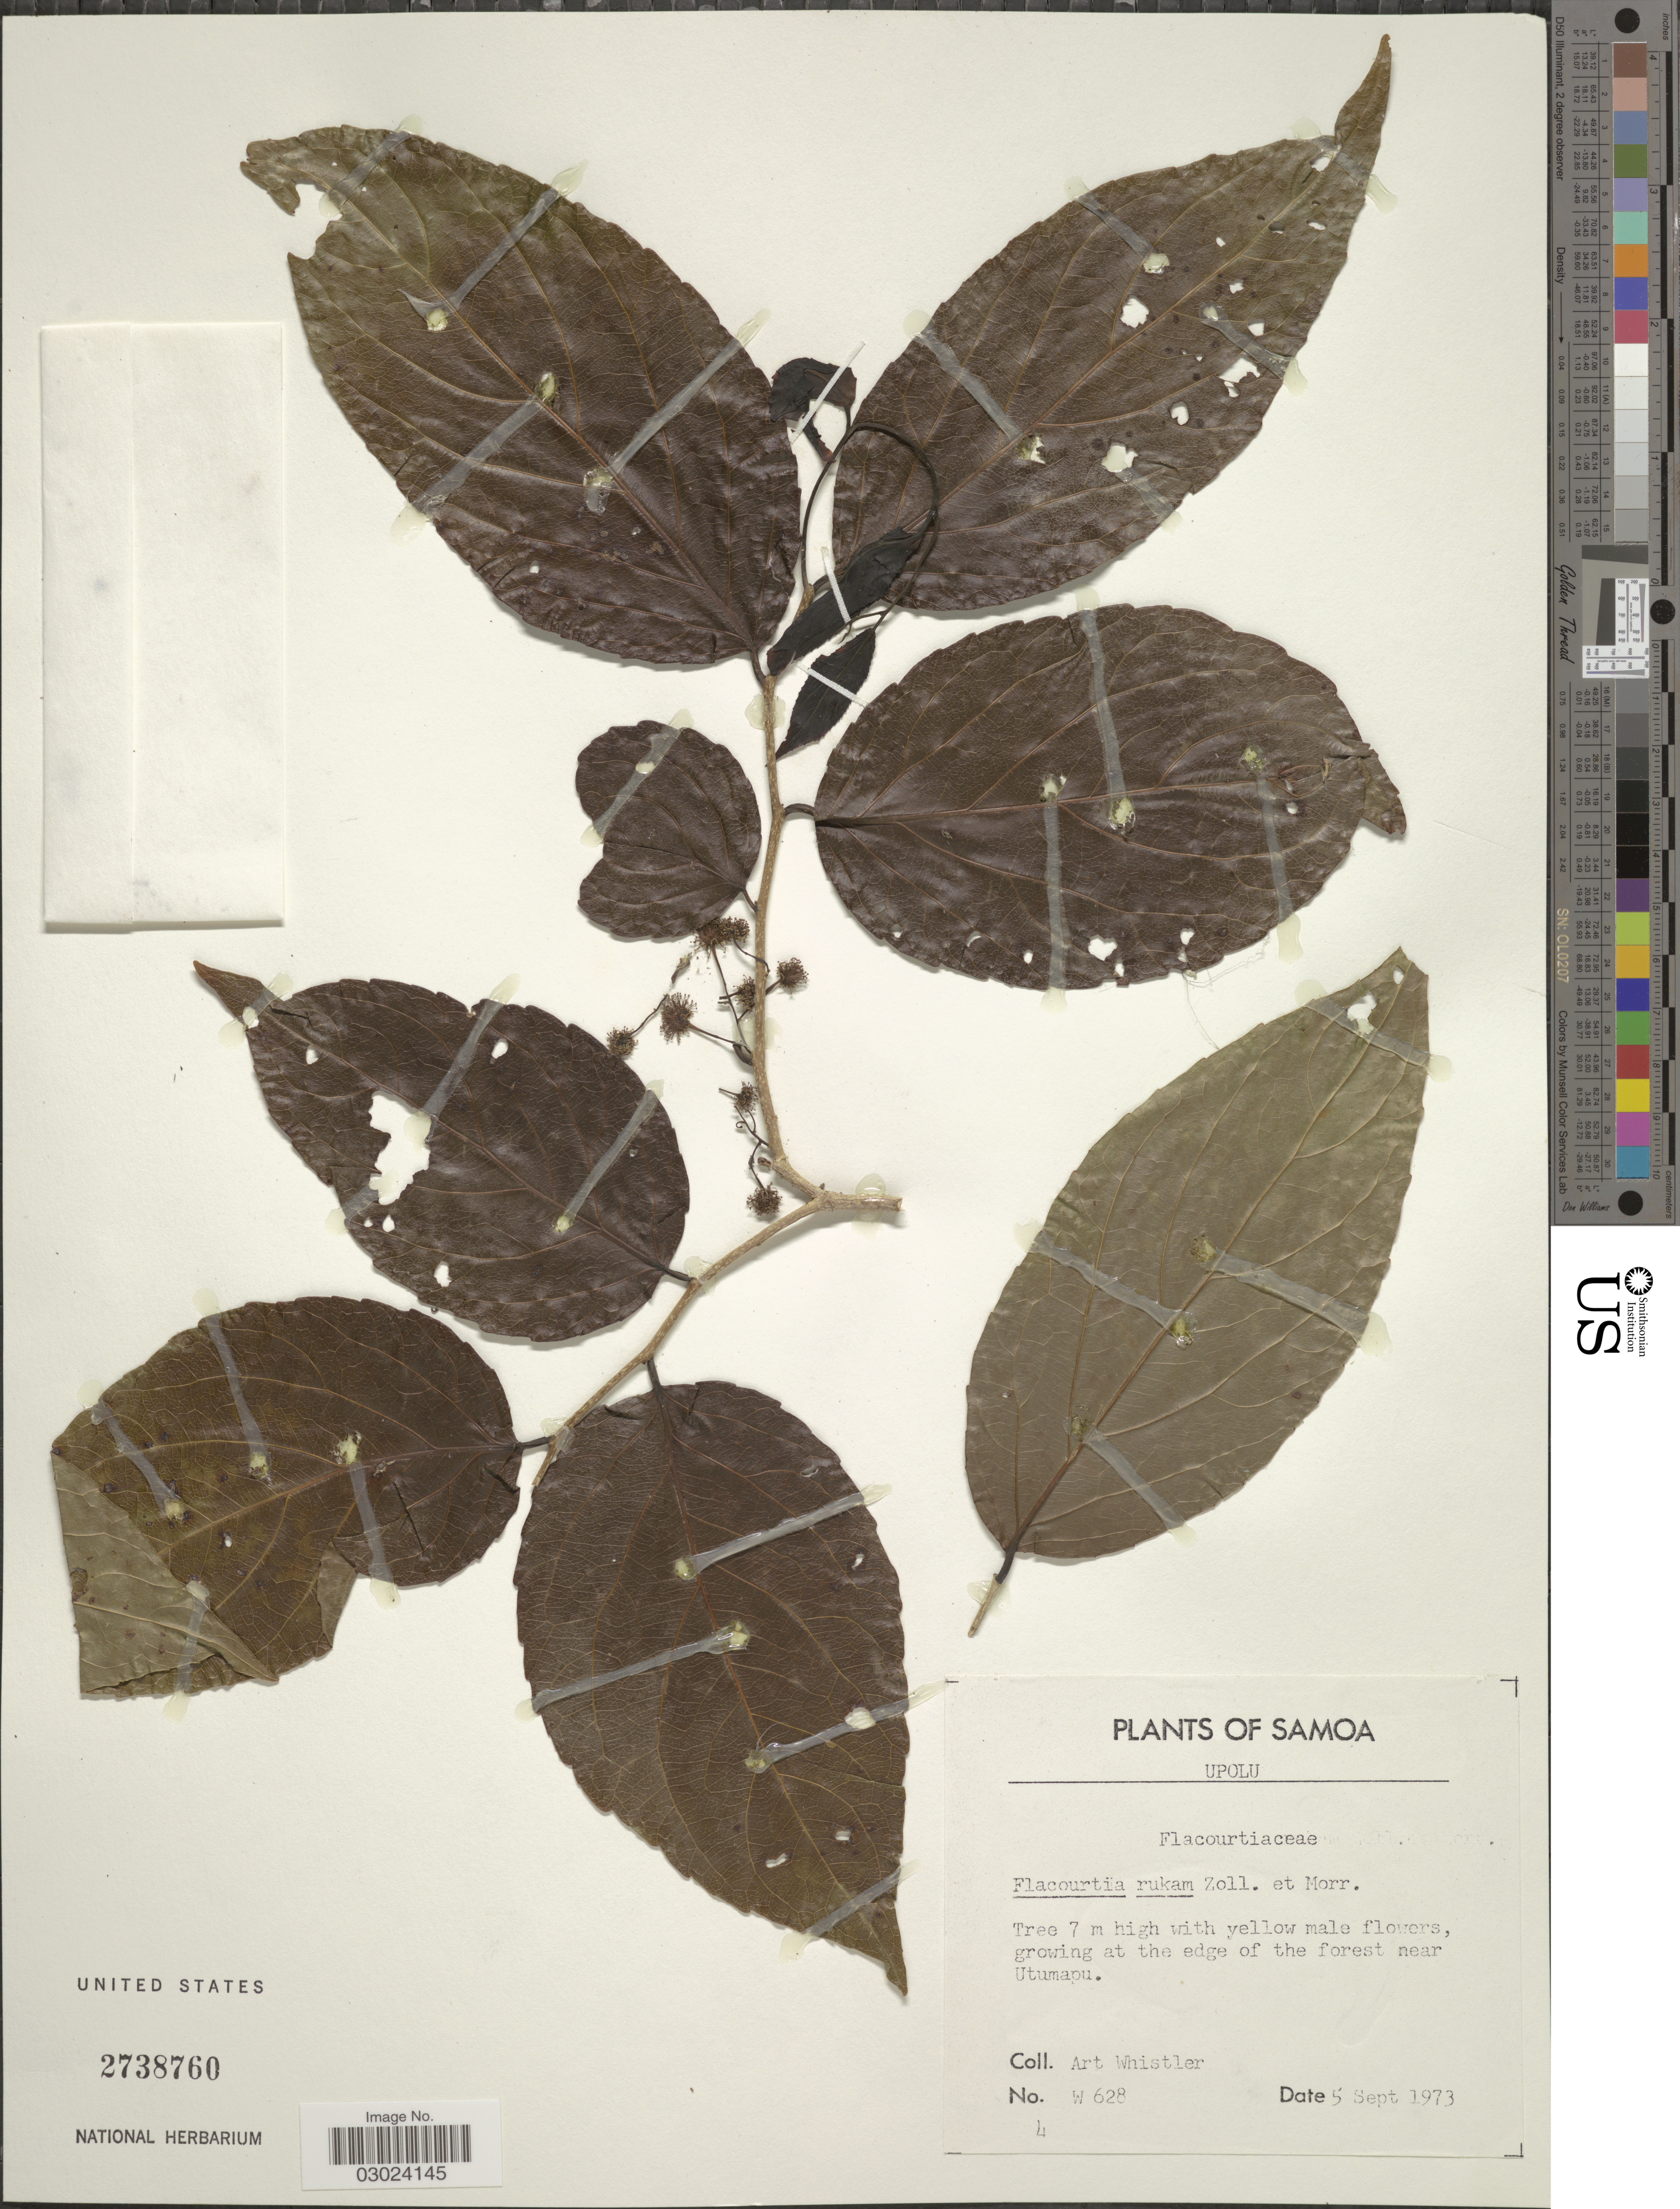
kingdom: Plantae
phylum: Tracheophyta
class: Magnoliopsida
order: Malpighiales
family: Salicaceae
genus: Flacourtia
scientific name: Flacourtia rukam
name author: Zoll. & Moritzi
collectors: A. Whistler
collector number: W628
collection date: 1973-09-05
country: Samoa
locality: Samoa. Upolu. At the edge of the forest near Utumapu.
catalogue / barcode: US 2738760